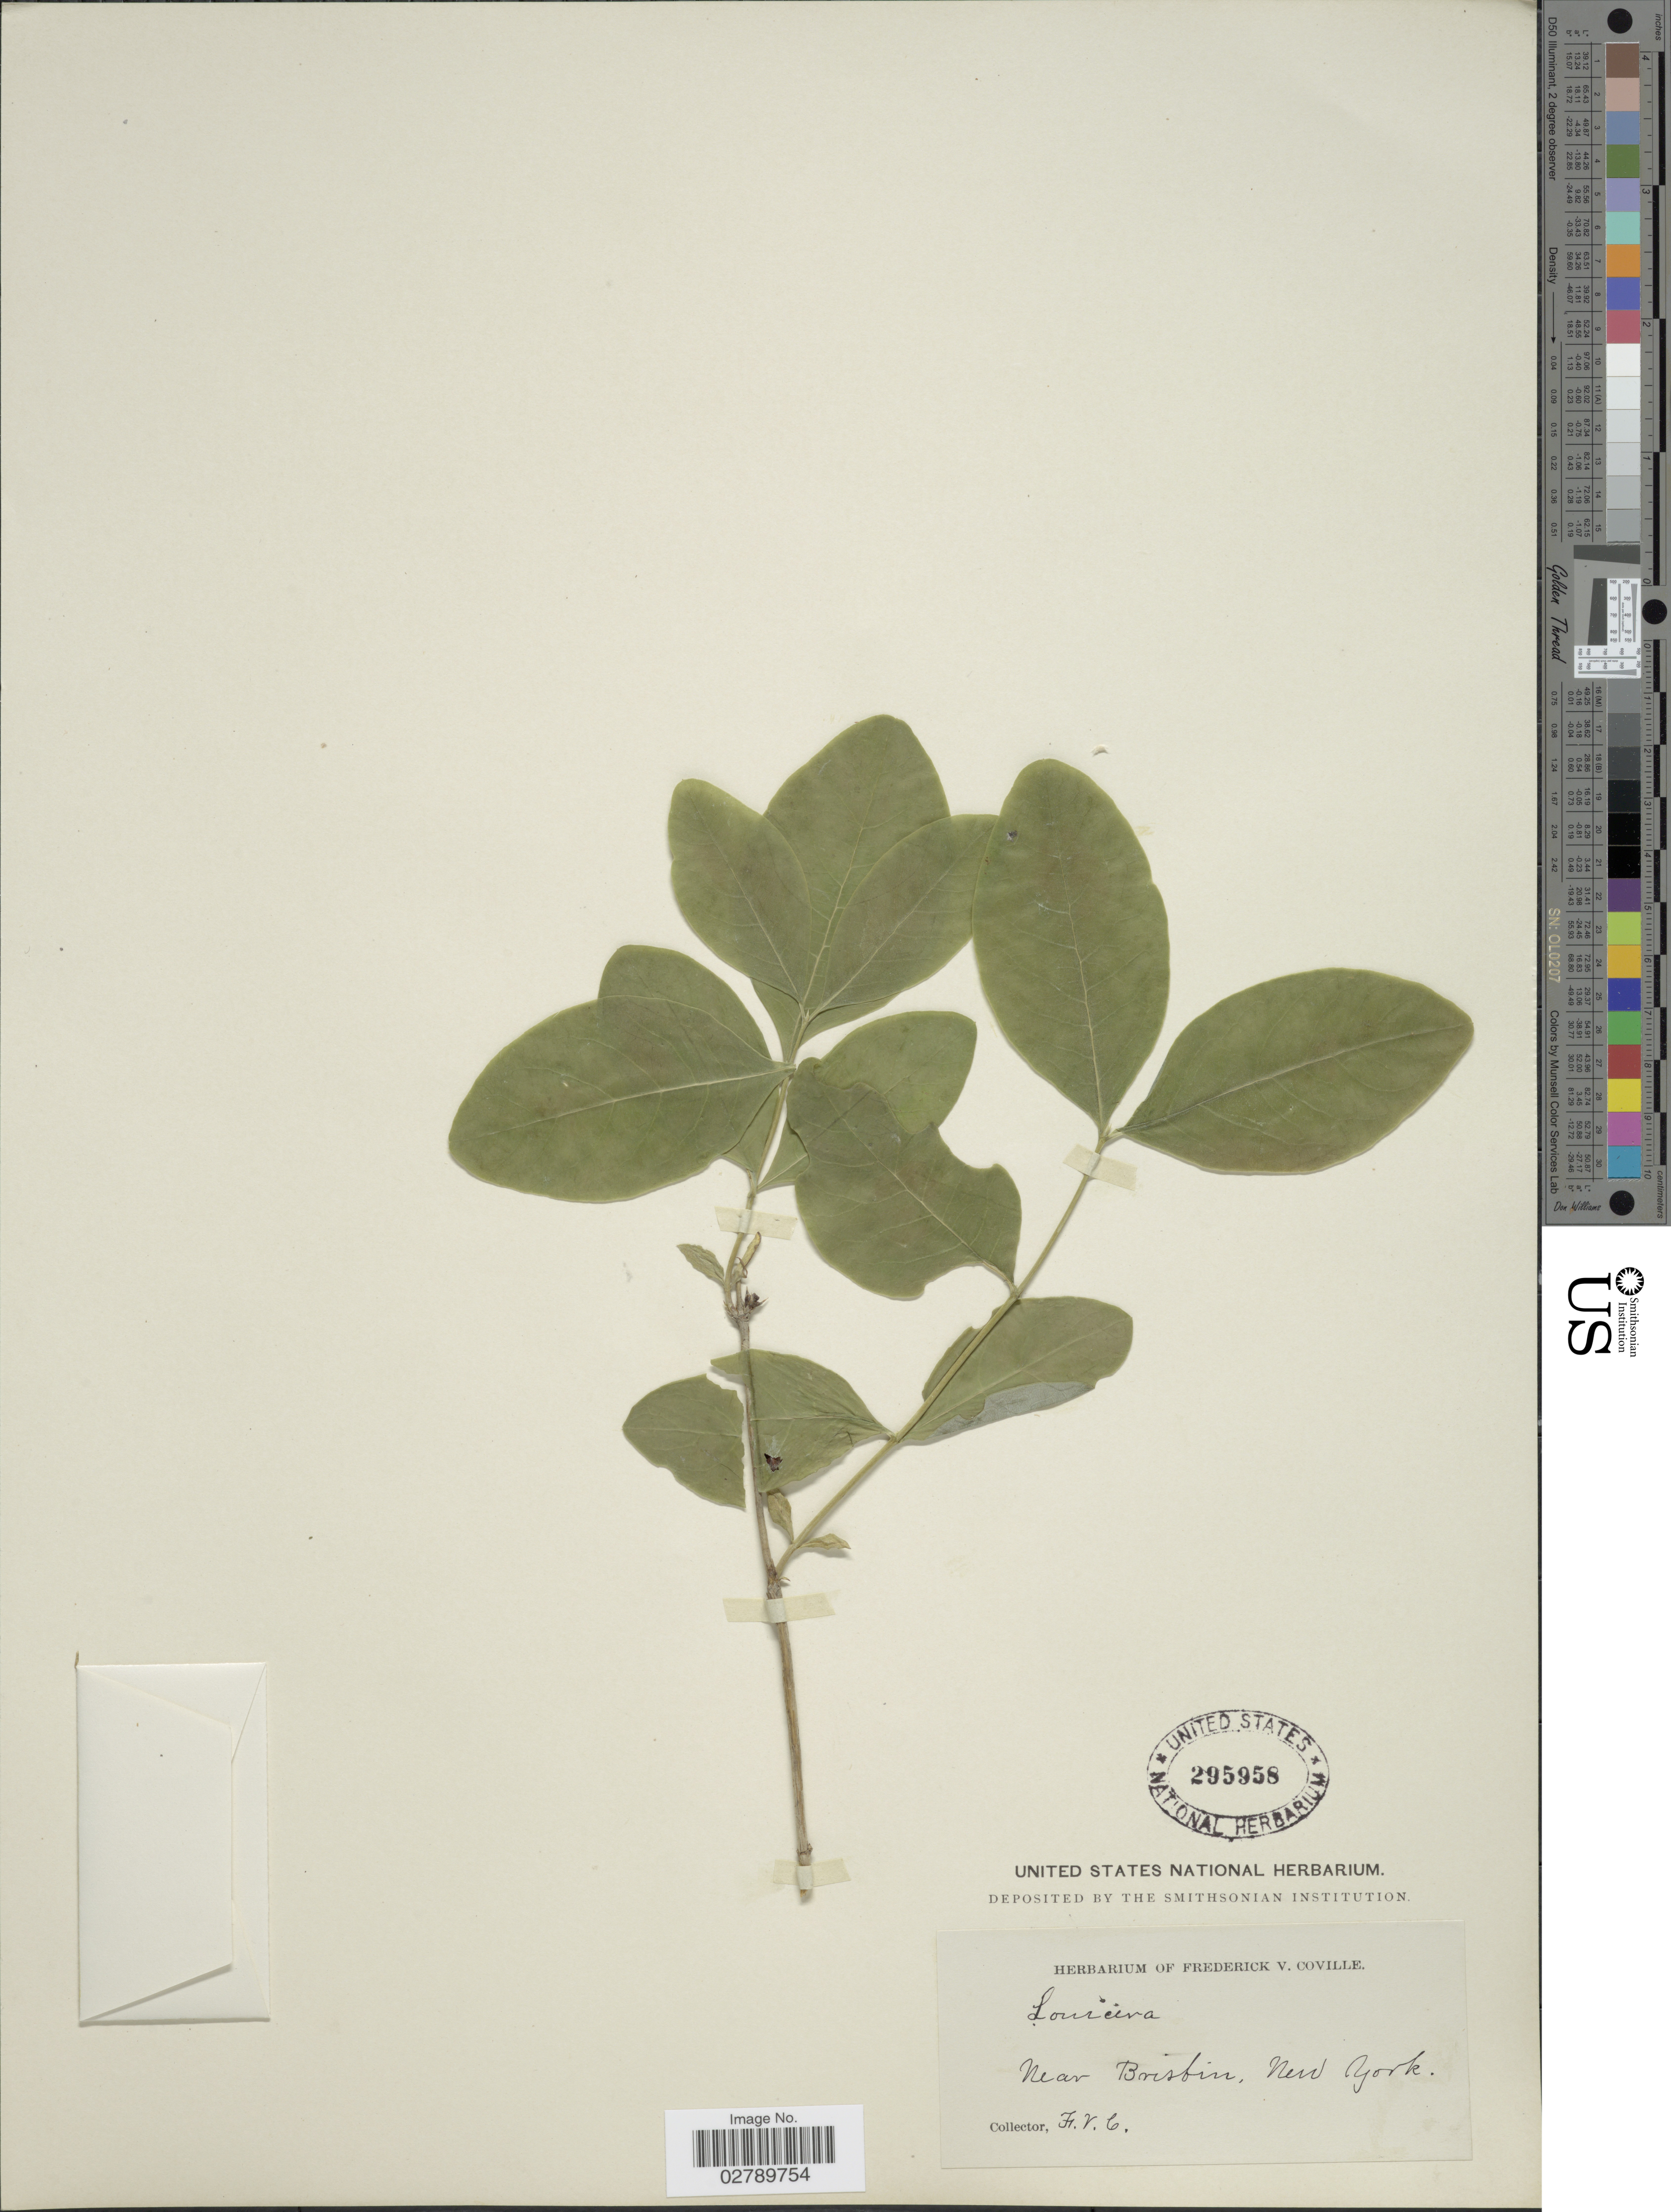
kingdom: Plantae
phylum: Tracheophyta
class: Magnoliopsida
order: Dipsacales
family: Caprifoliaceae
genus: Lonicera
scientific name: Lonicera oblongifolia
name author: Hook.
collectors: F. V. Coville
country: United States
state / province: New York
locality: Near Brisbin.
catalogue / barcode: US 295958